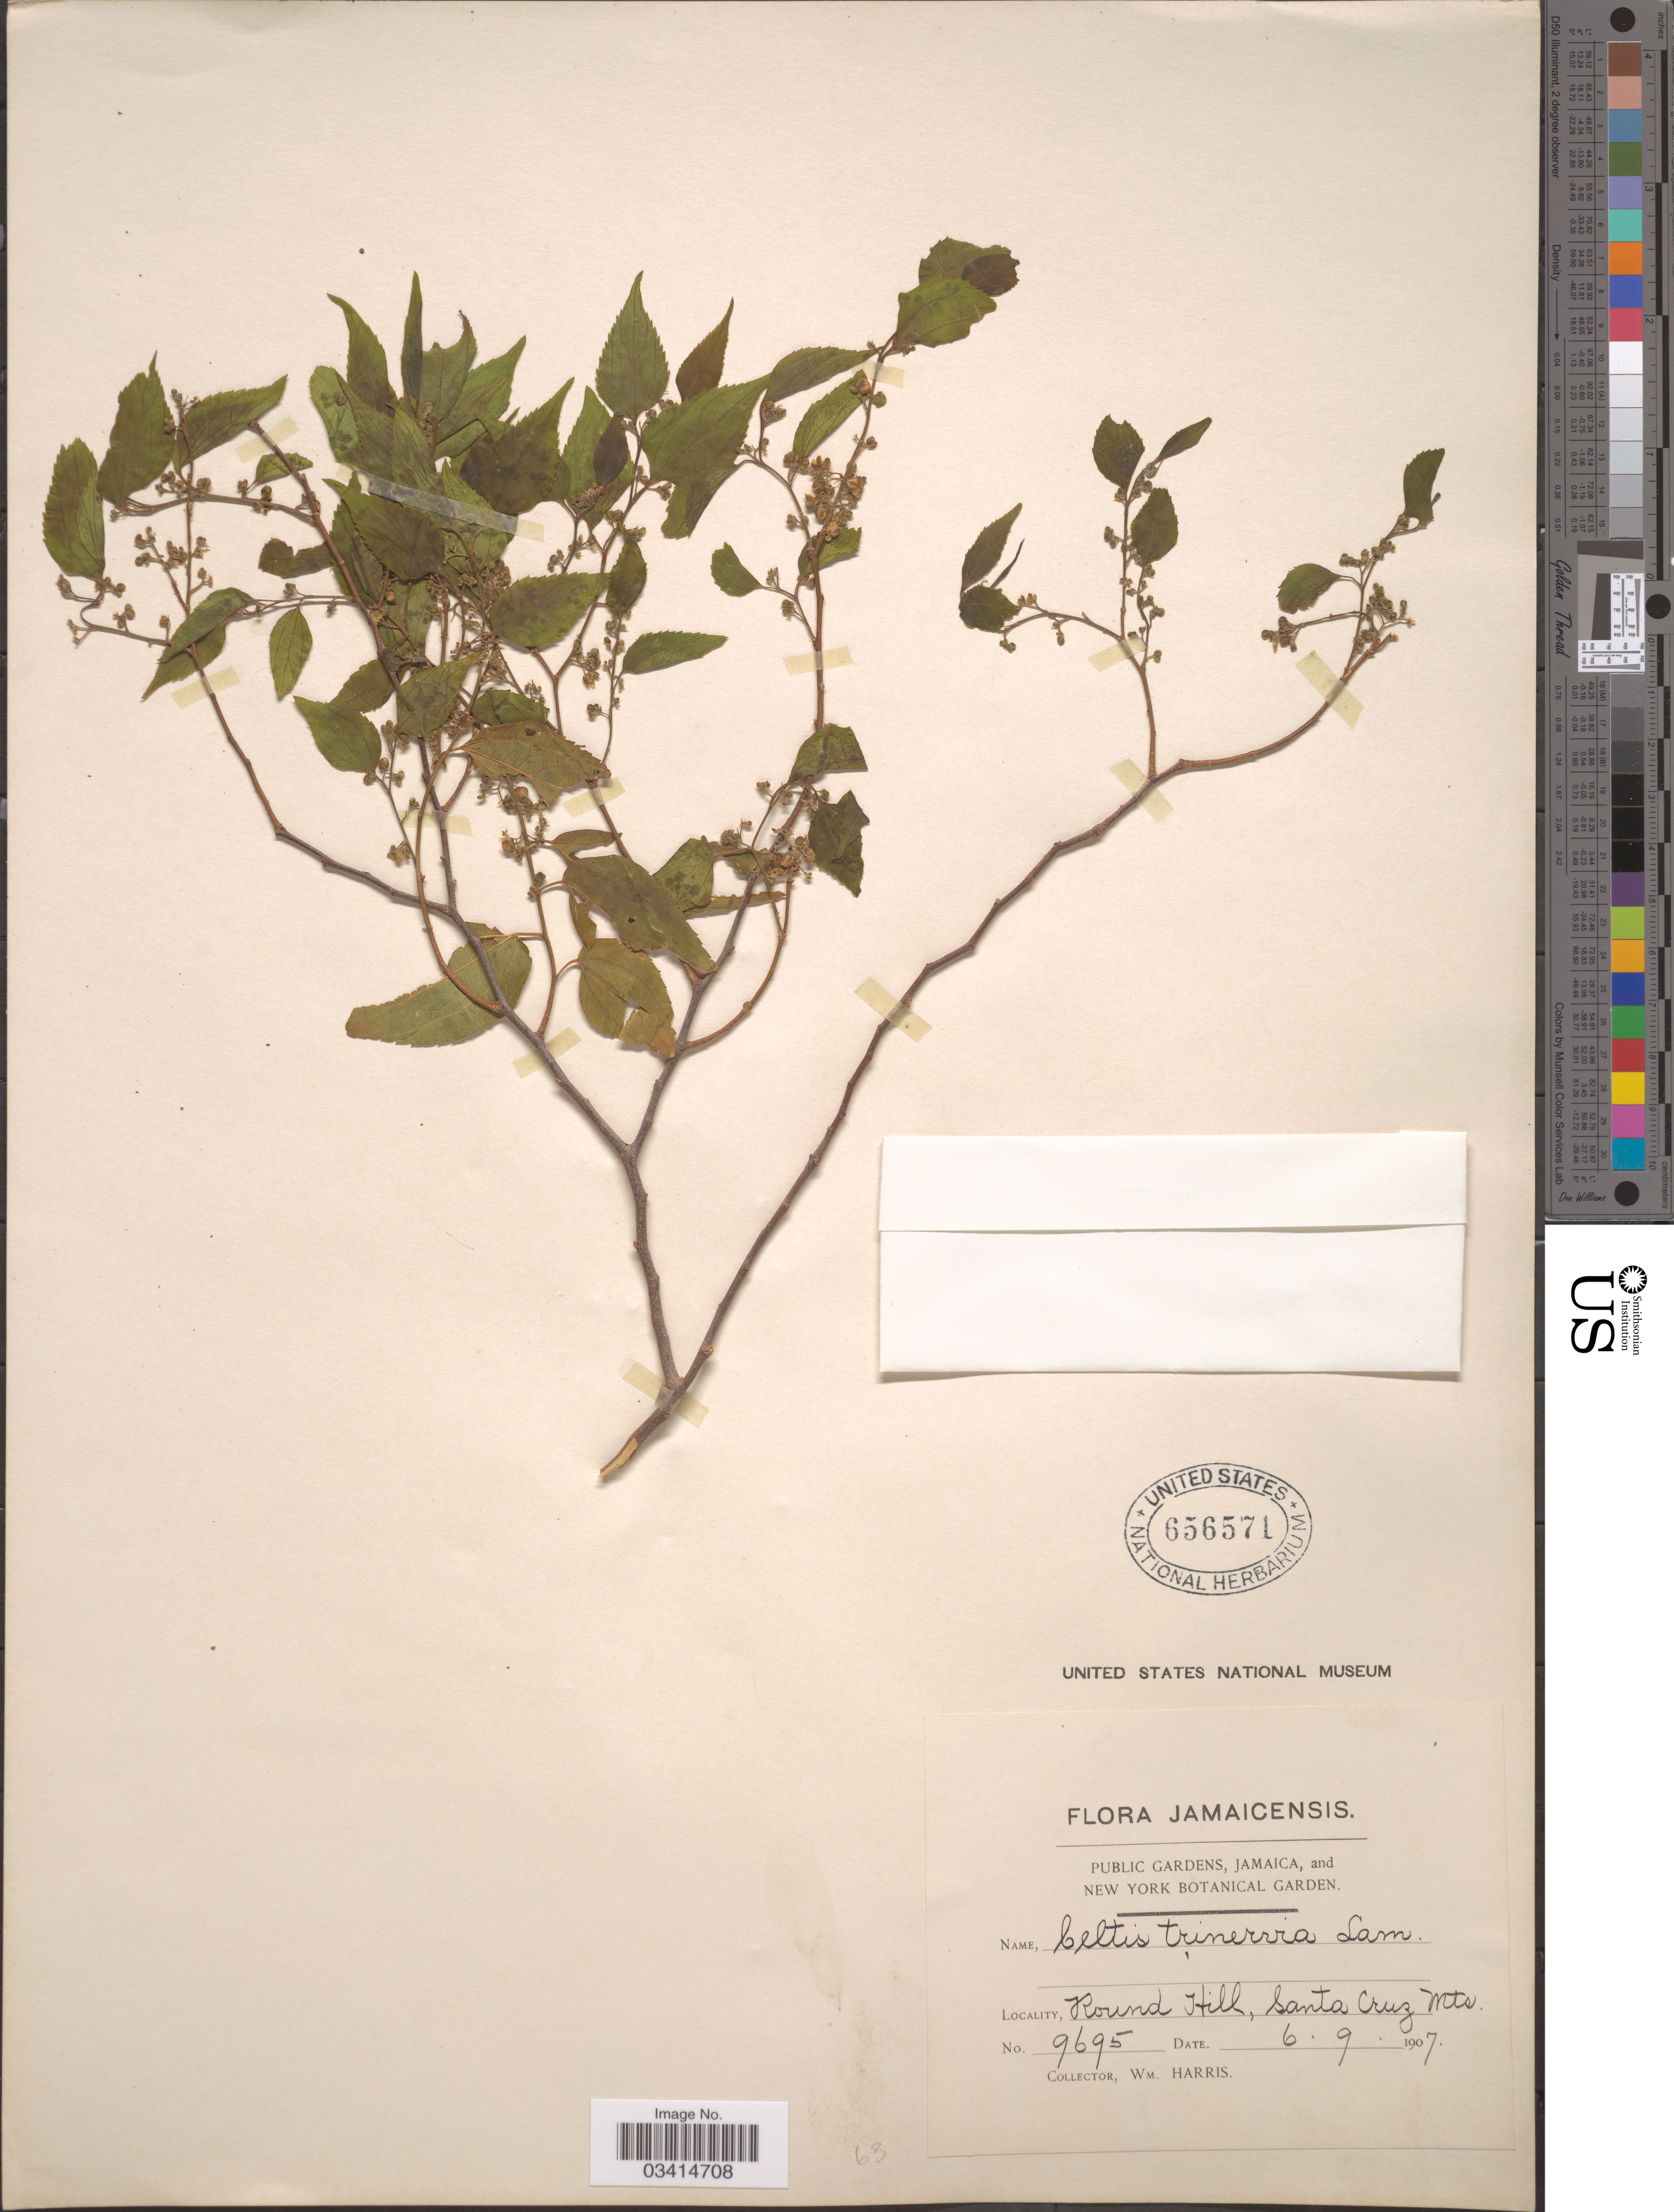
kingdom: Plantae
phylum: Tracheophyta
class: Magnoliopsida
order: Rosales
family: Cannabaceae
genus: Celtis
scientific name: Celtis trinervia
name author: Lam.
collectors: W. H. Harris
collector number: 9695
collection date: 1907-09-06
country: Jamaica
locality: Round Hill, Santa Cruz Mts.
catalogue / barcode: US 656571